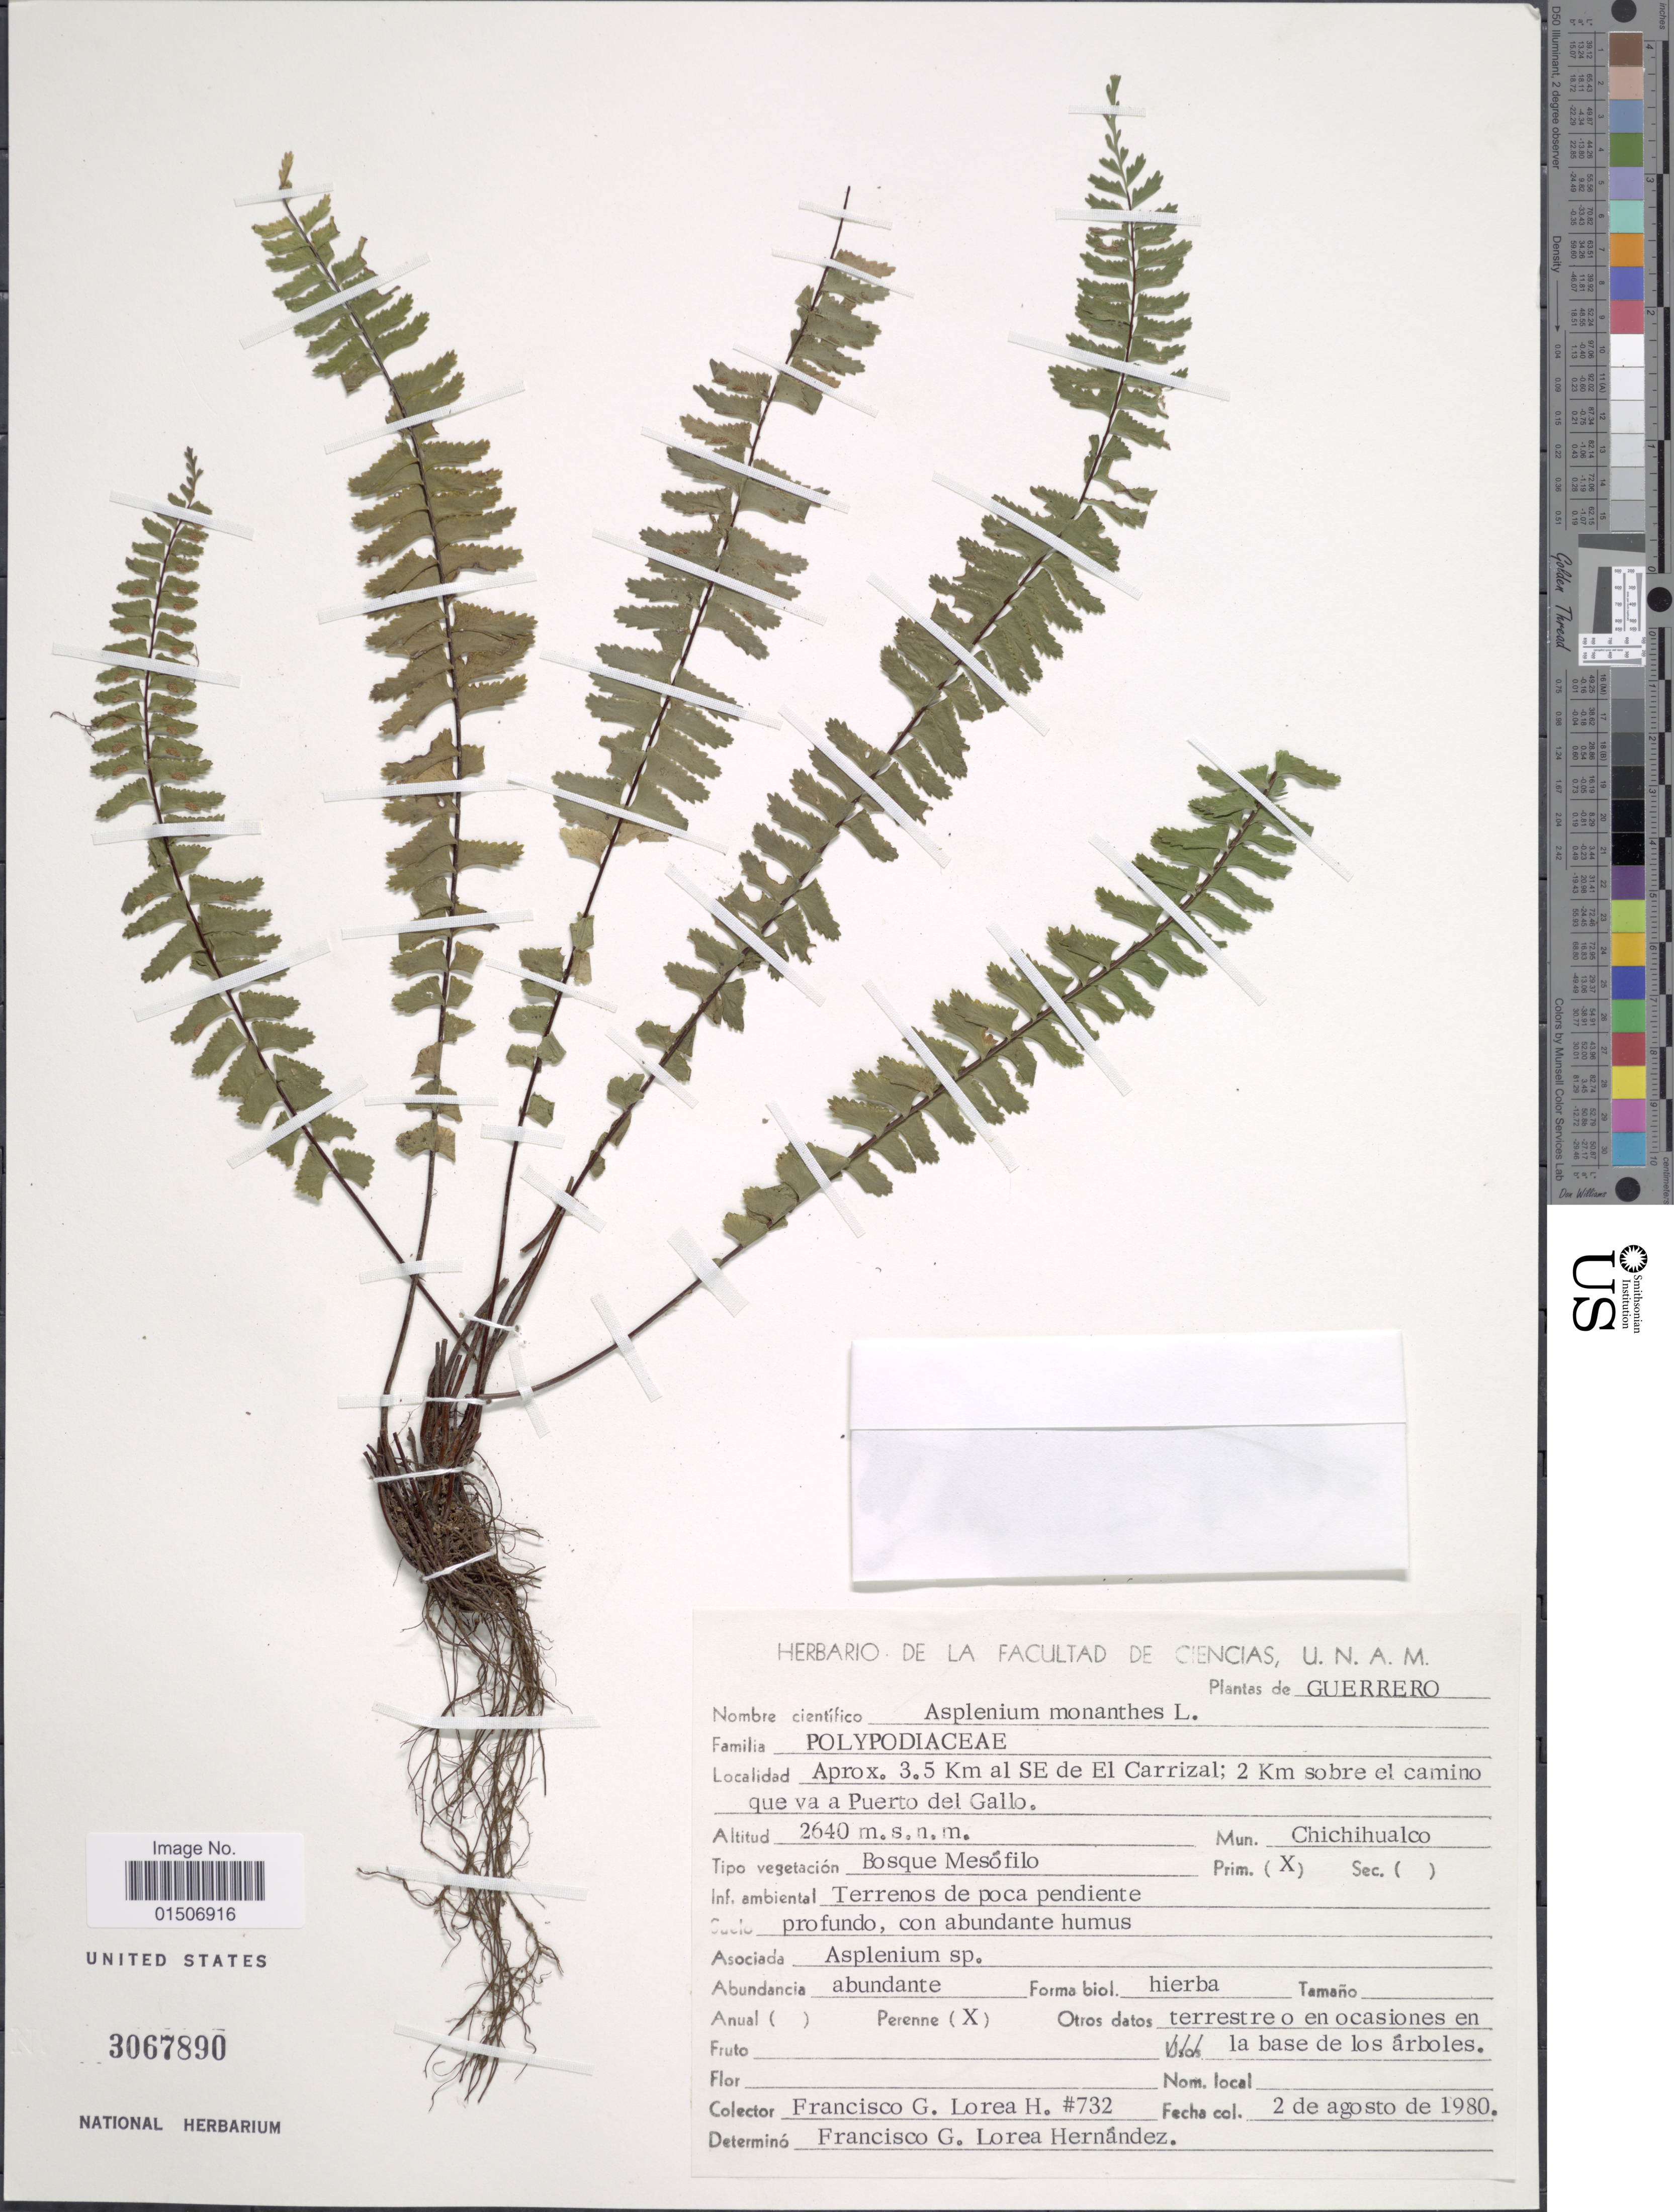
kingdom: Plantae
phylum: Tracheophyta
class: Polypodiopsida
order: Polypodiales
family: Aspleniaceae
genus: Asplenium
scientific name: Asplenium monanthes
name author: L.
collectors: F. G. Lorea-Hernández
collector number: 732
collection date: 1980-08-02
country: Mexico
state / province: Guerrero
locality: Aprox. 3.5 Km al SE de El Carrizal; 2 Km sobre el camino que va a Puerto del Gallo, Mun. Chichihualco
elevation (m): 2640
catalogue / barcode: US 3067890